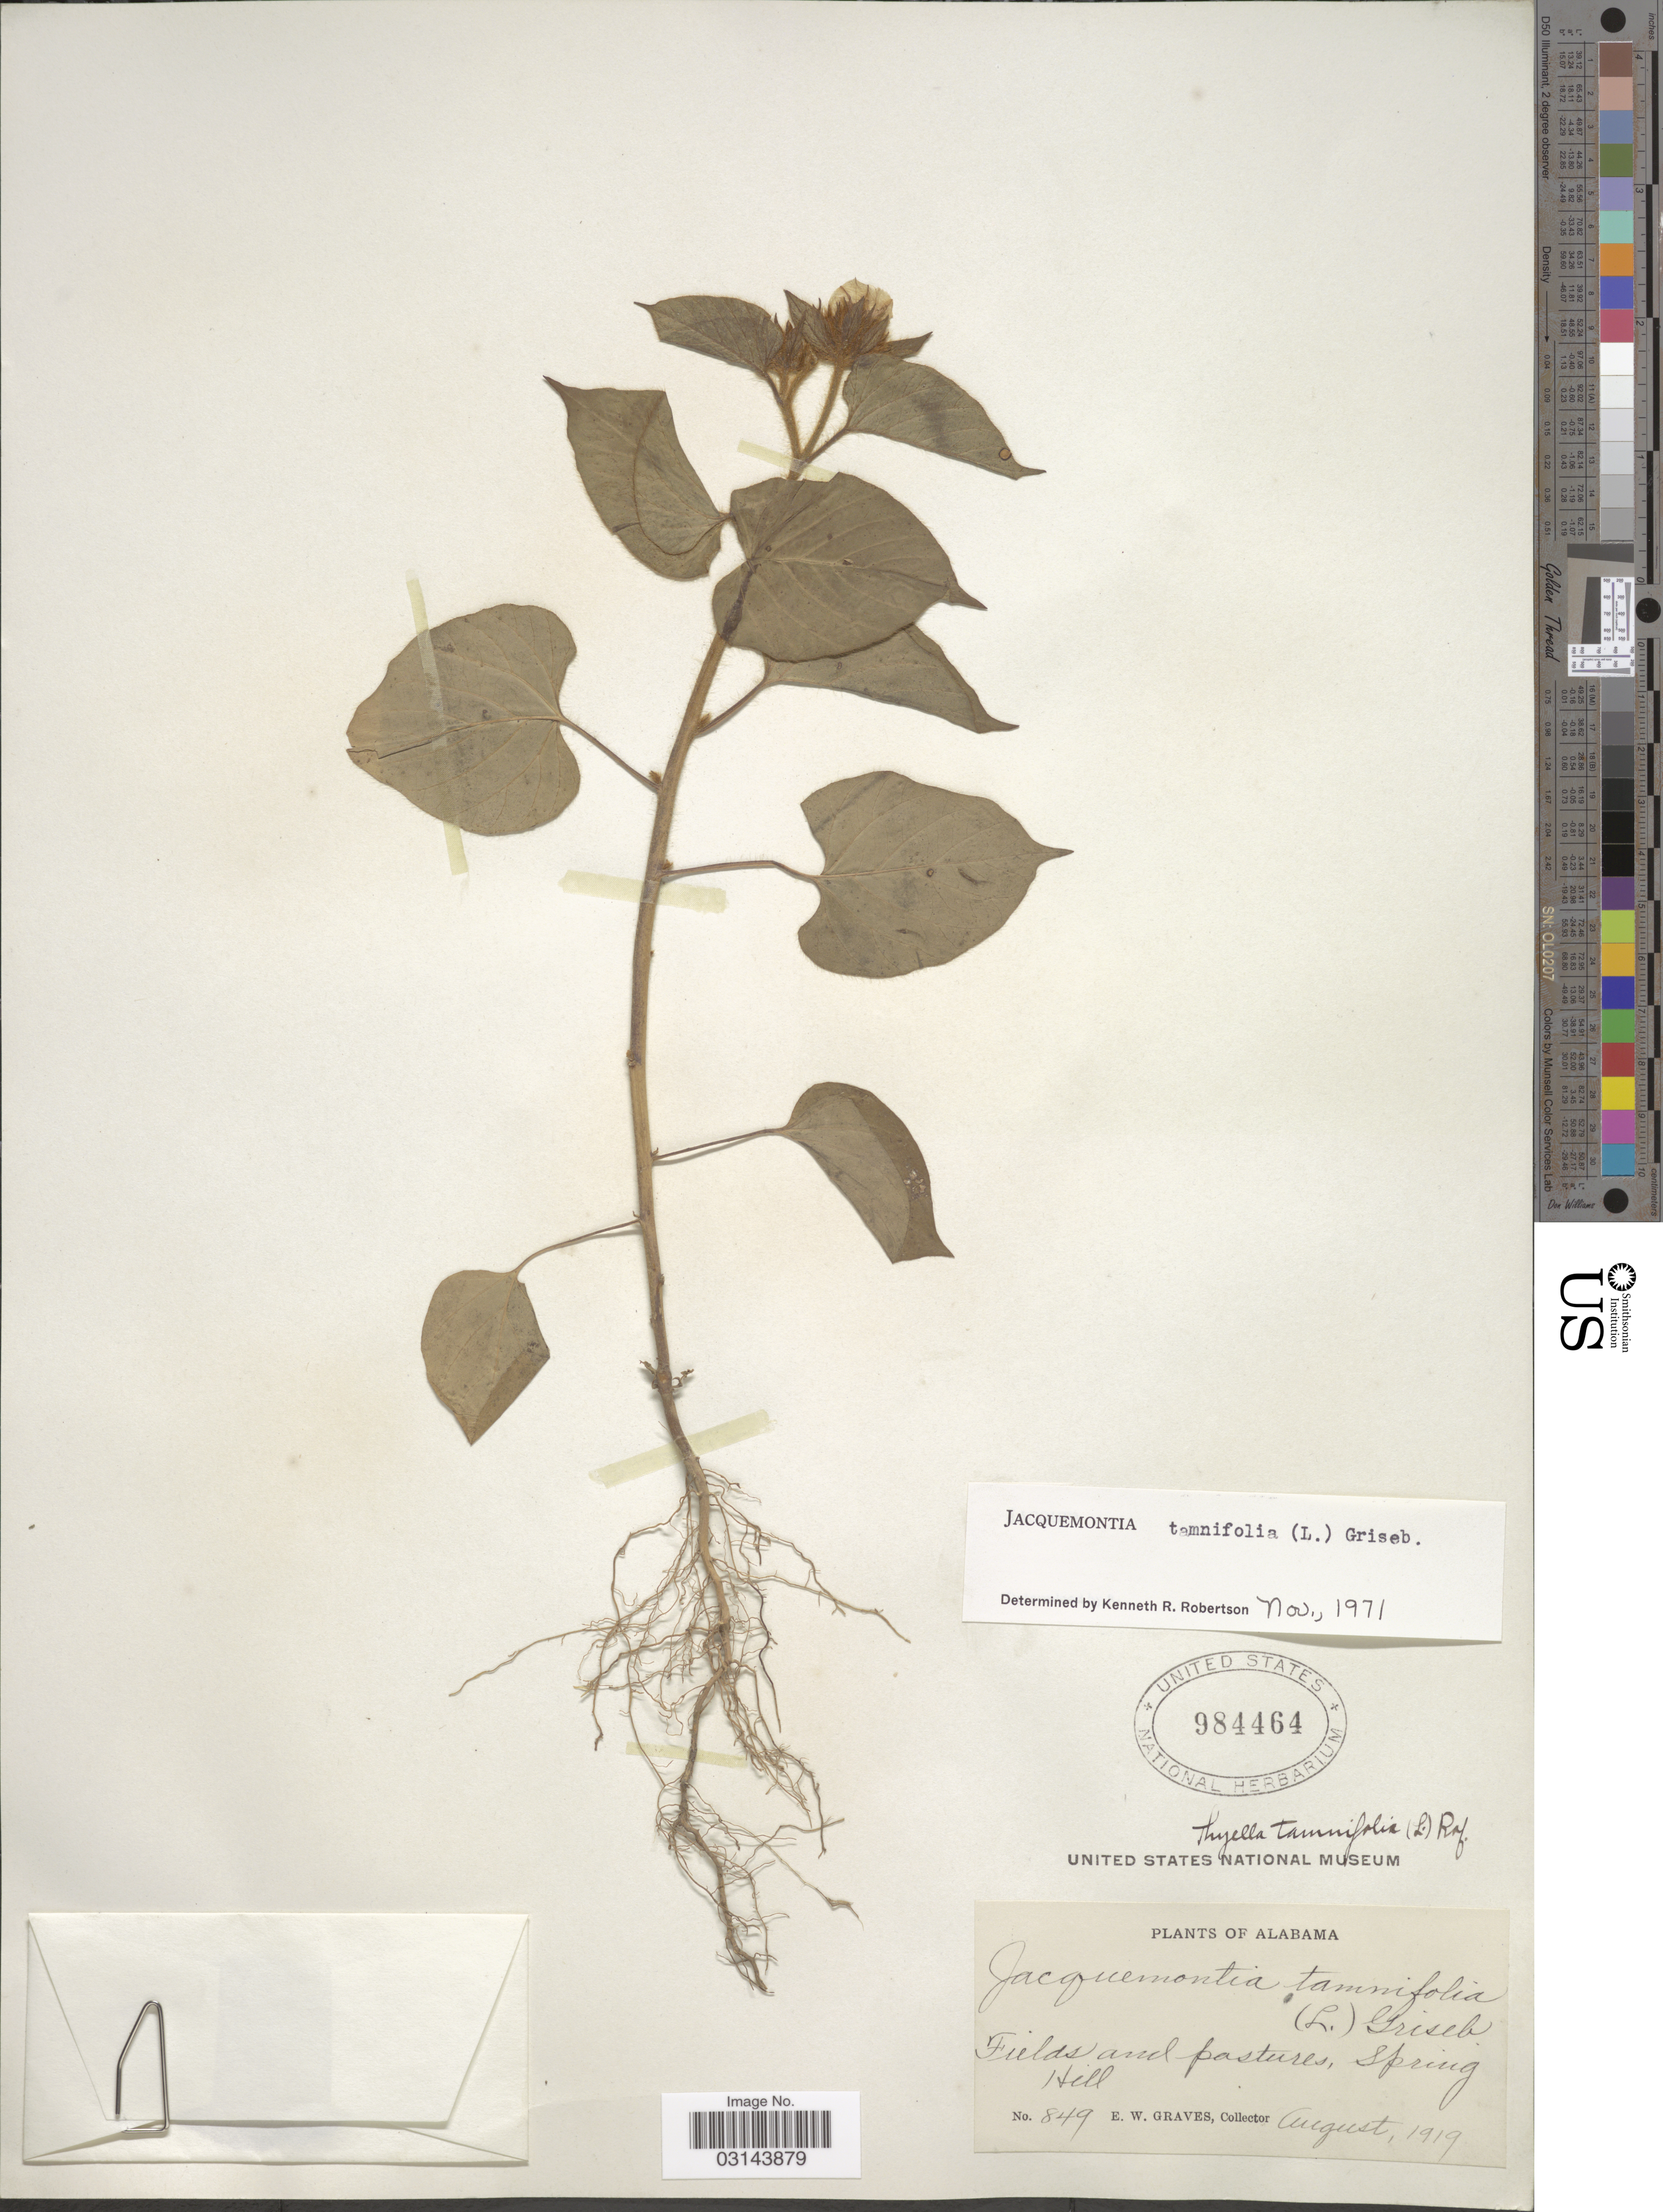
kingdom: Plantae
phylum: Tracheophyta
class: Magnoliopsida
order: Solanales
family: Convolvulaceae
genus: Jacquemontia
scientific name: Jacquemontia tamnifolia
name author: (L.) Griseb.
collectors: E. Graves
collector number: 849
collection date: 1919-08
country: United States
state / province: Alabama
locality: Fields and pastures, Spring Hill.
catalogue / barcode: US 984464